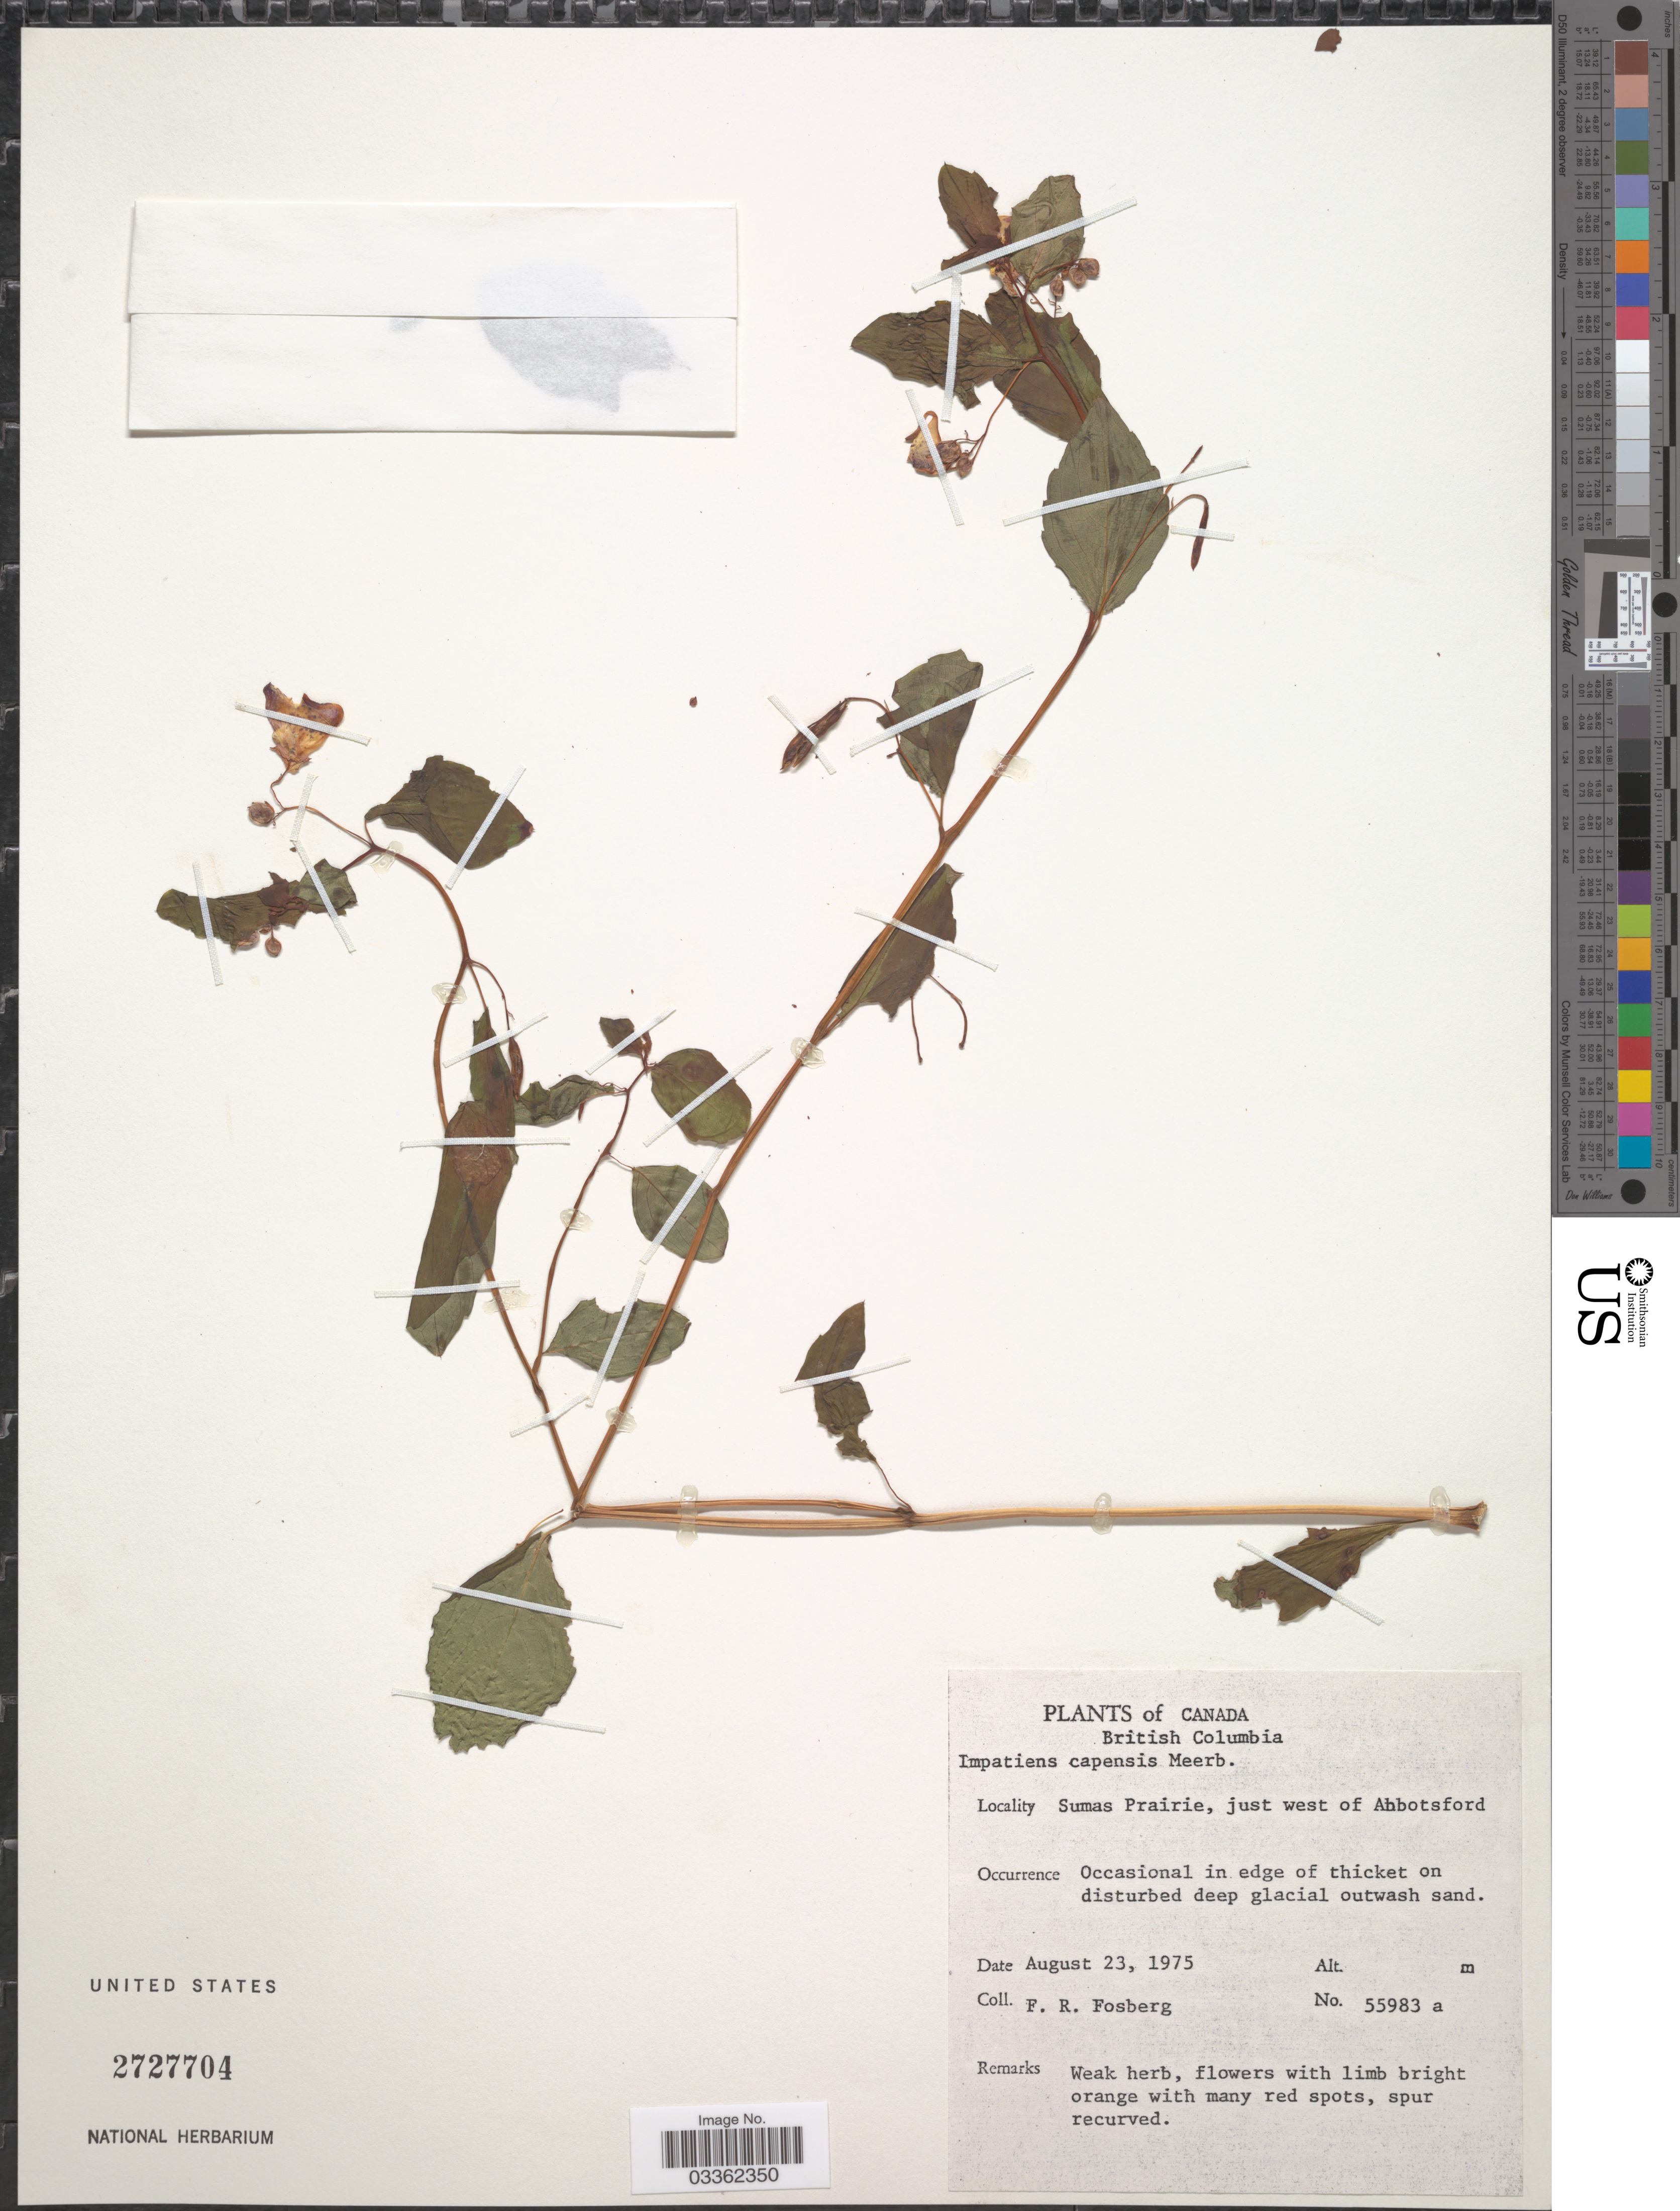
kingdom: Plantae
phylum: Tracheophyta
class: Magnoliopsida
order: Ericales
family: Balsaminaceae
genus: Impatiens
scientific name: Impatiens capensis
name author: Meerb.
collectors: F. R. Fosberg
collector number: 55983a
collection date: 1975-08-23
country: Canada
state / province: British Columbia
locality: Sumas Prairie, just west of Abottsford.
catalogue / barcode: US 2727704